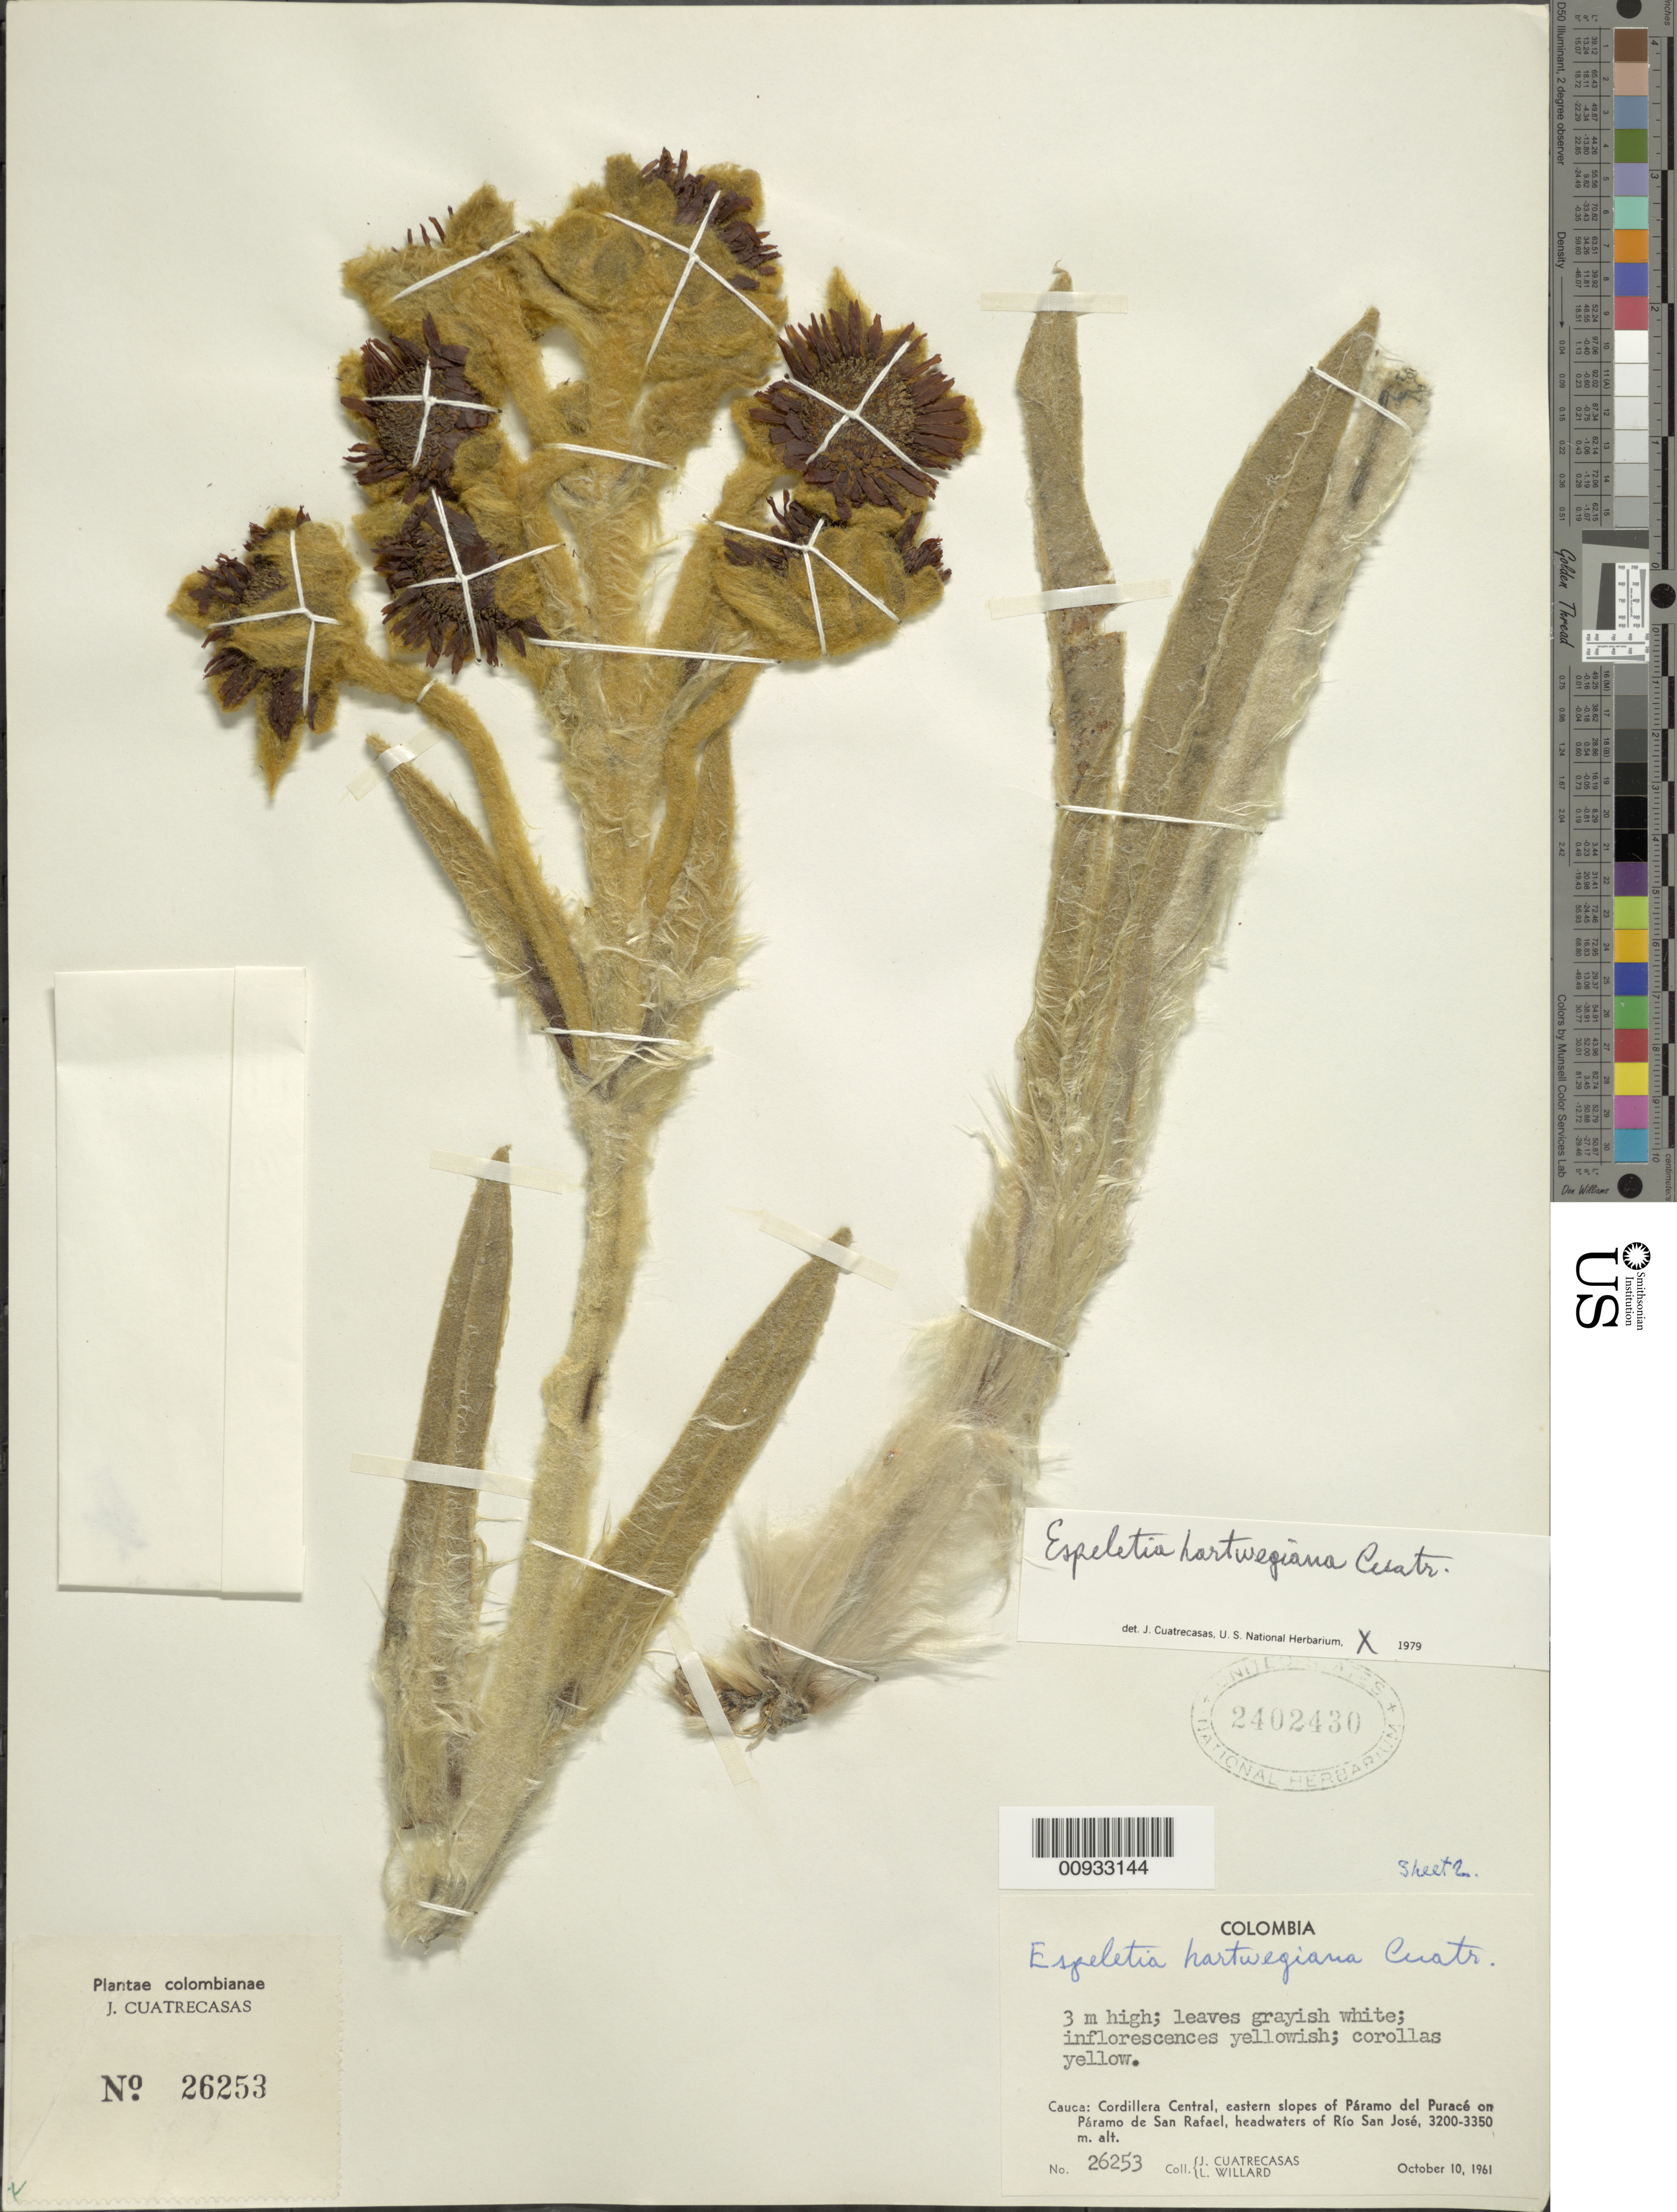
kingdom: Plantae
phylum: Tracheophyta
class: Magnoliopsida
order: Asterales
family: Asteraceae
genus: Espeletia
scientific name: Espeletia hartwegiana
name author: Sch. Bip. ex Cuatrec.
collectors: J. Cuatrecasas & L. Willard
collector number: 26253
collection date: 1961-10-10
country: Colombia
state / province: Cauca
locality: Cordillera Central, eastern slopes of Paramo del Purace on Paramo de San Rafael, headwaters of Rio San José.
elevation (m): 3200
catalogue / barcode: US 2402430